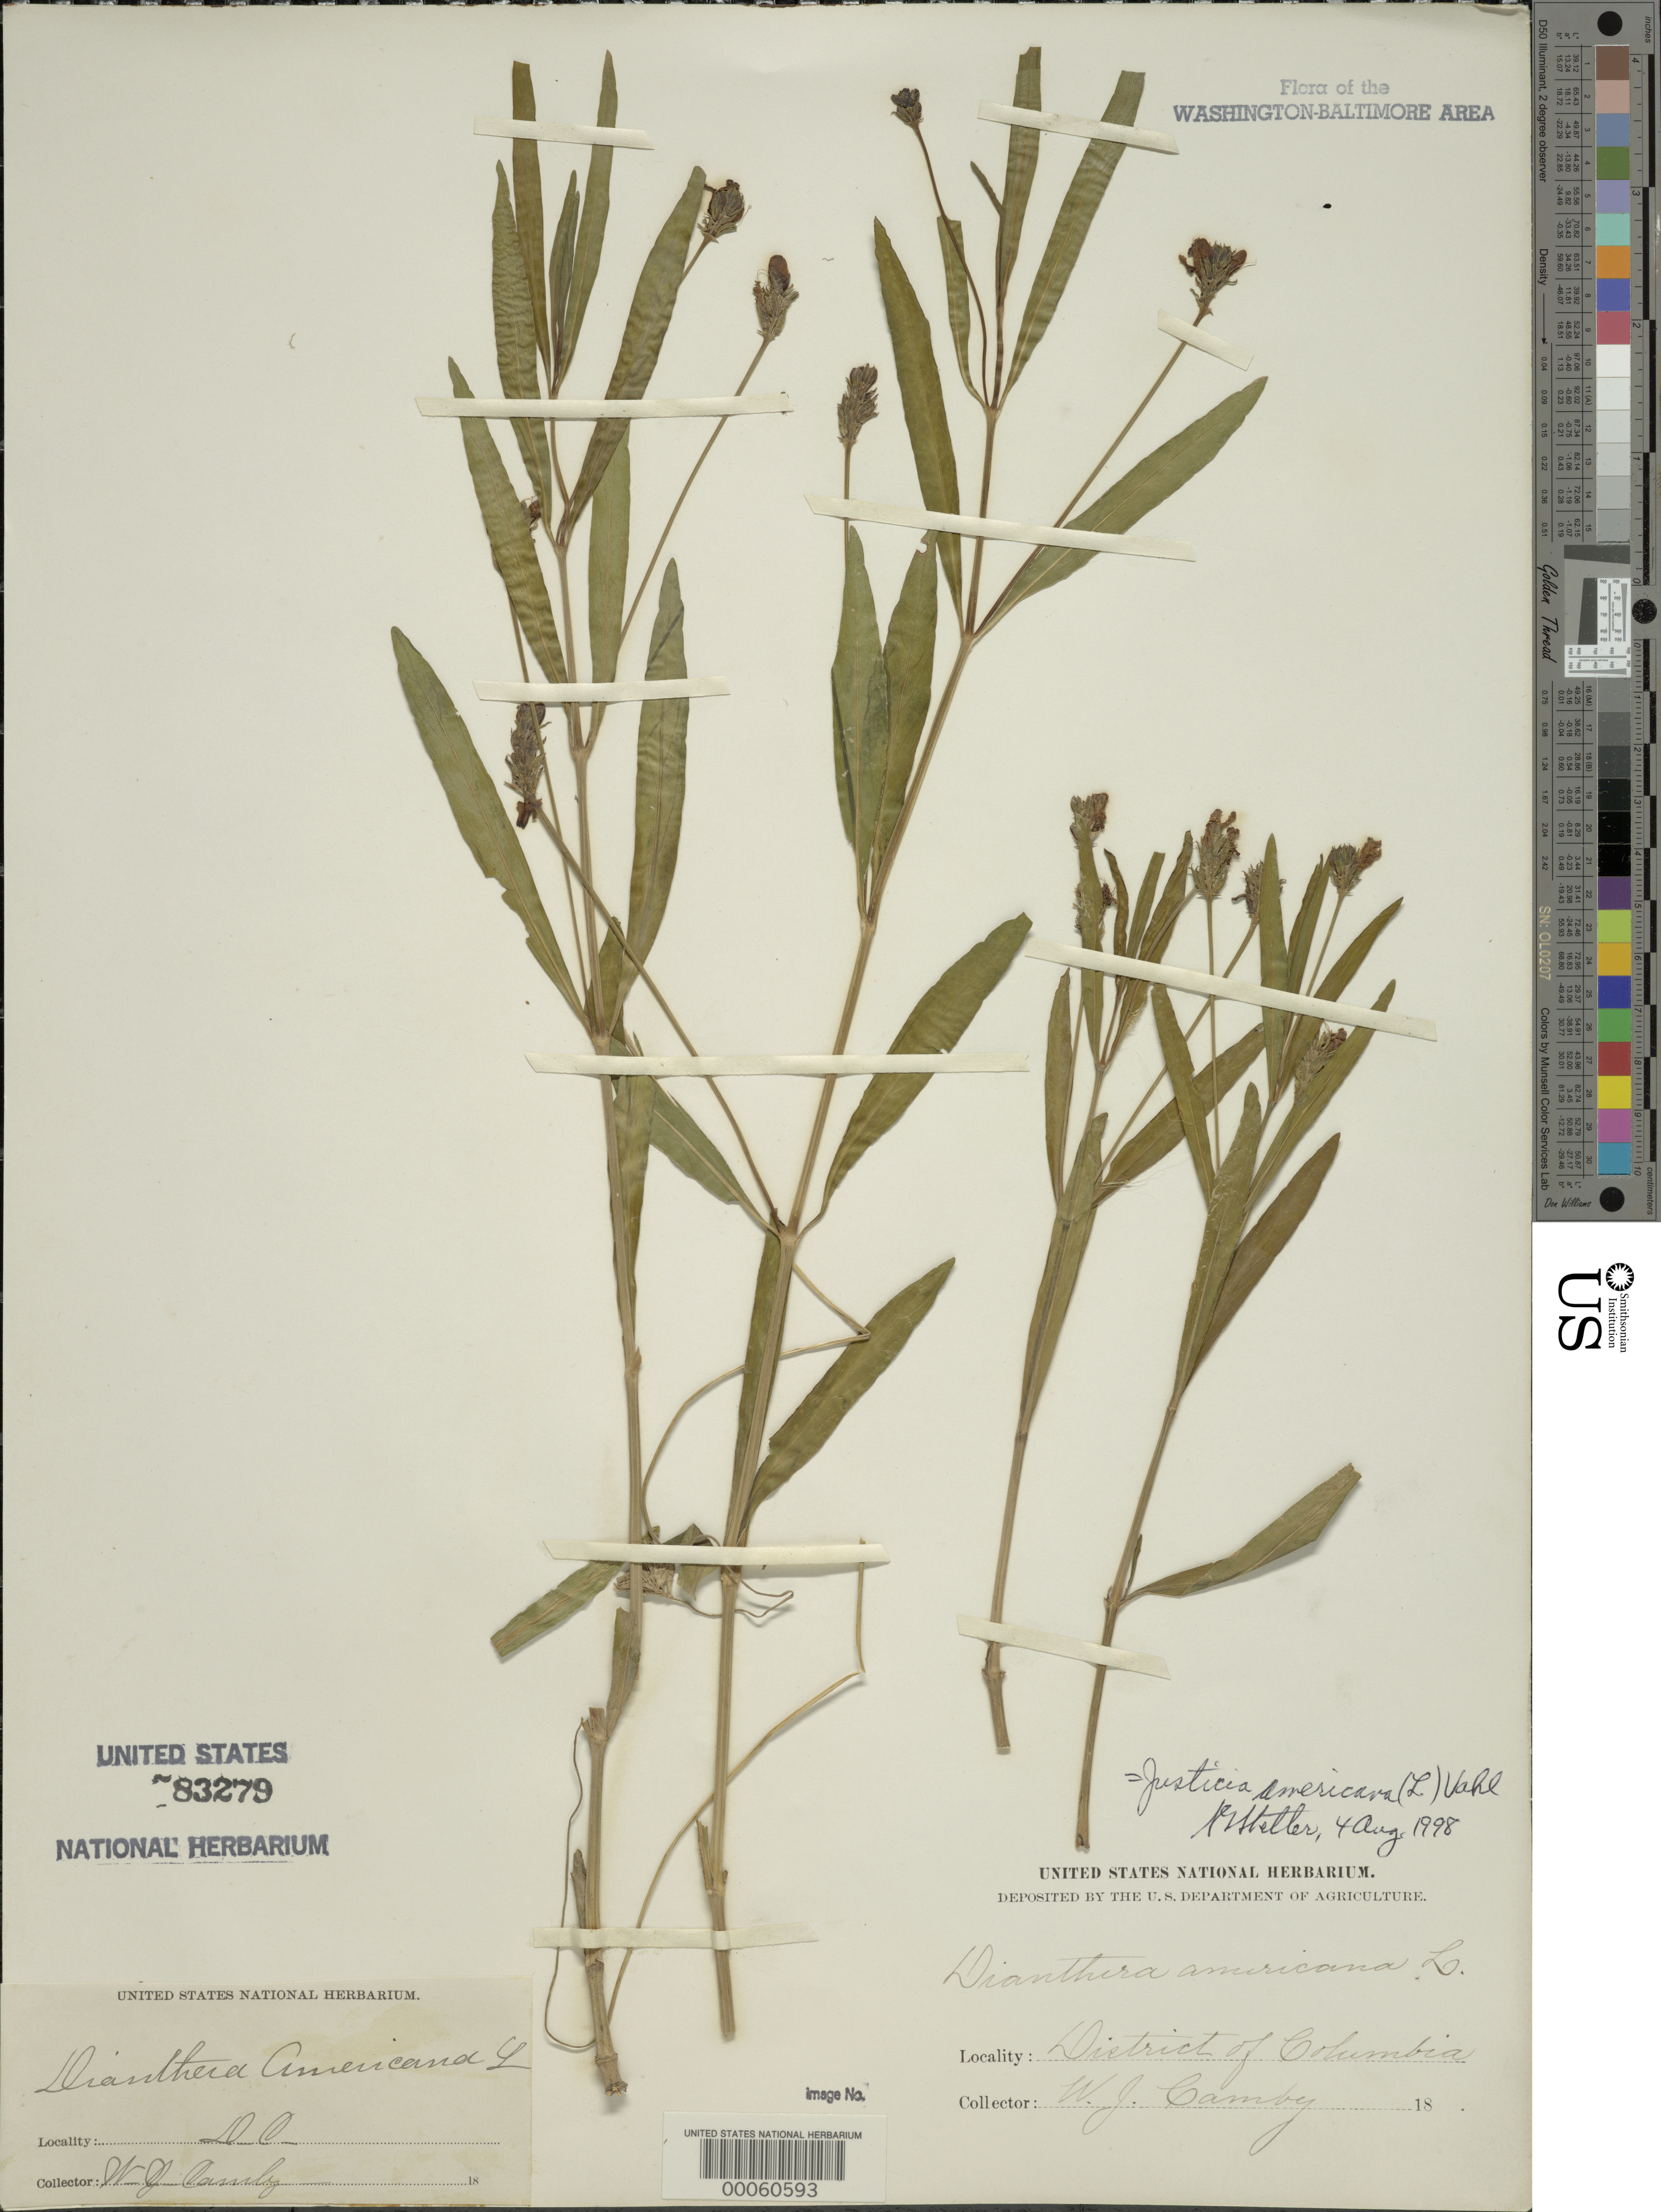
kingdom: Plantae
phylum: Tracheophyta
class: Magnoliopsida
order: Lamiales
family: Acanthaceae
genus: Justicia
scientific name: Justicia americana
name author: (L.) Vahl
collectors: W. Canby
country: United States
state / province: District of Columbia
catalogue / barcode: US 83279